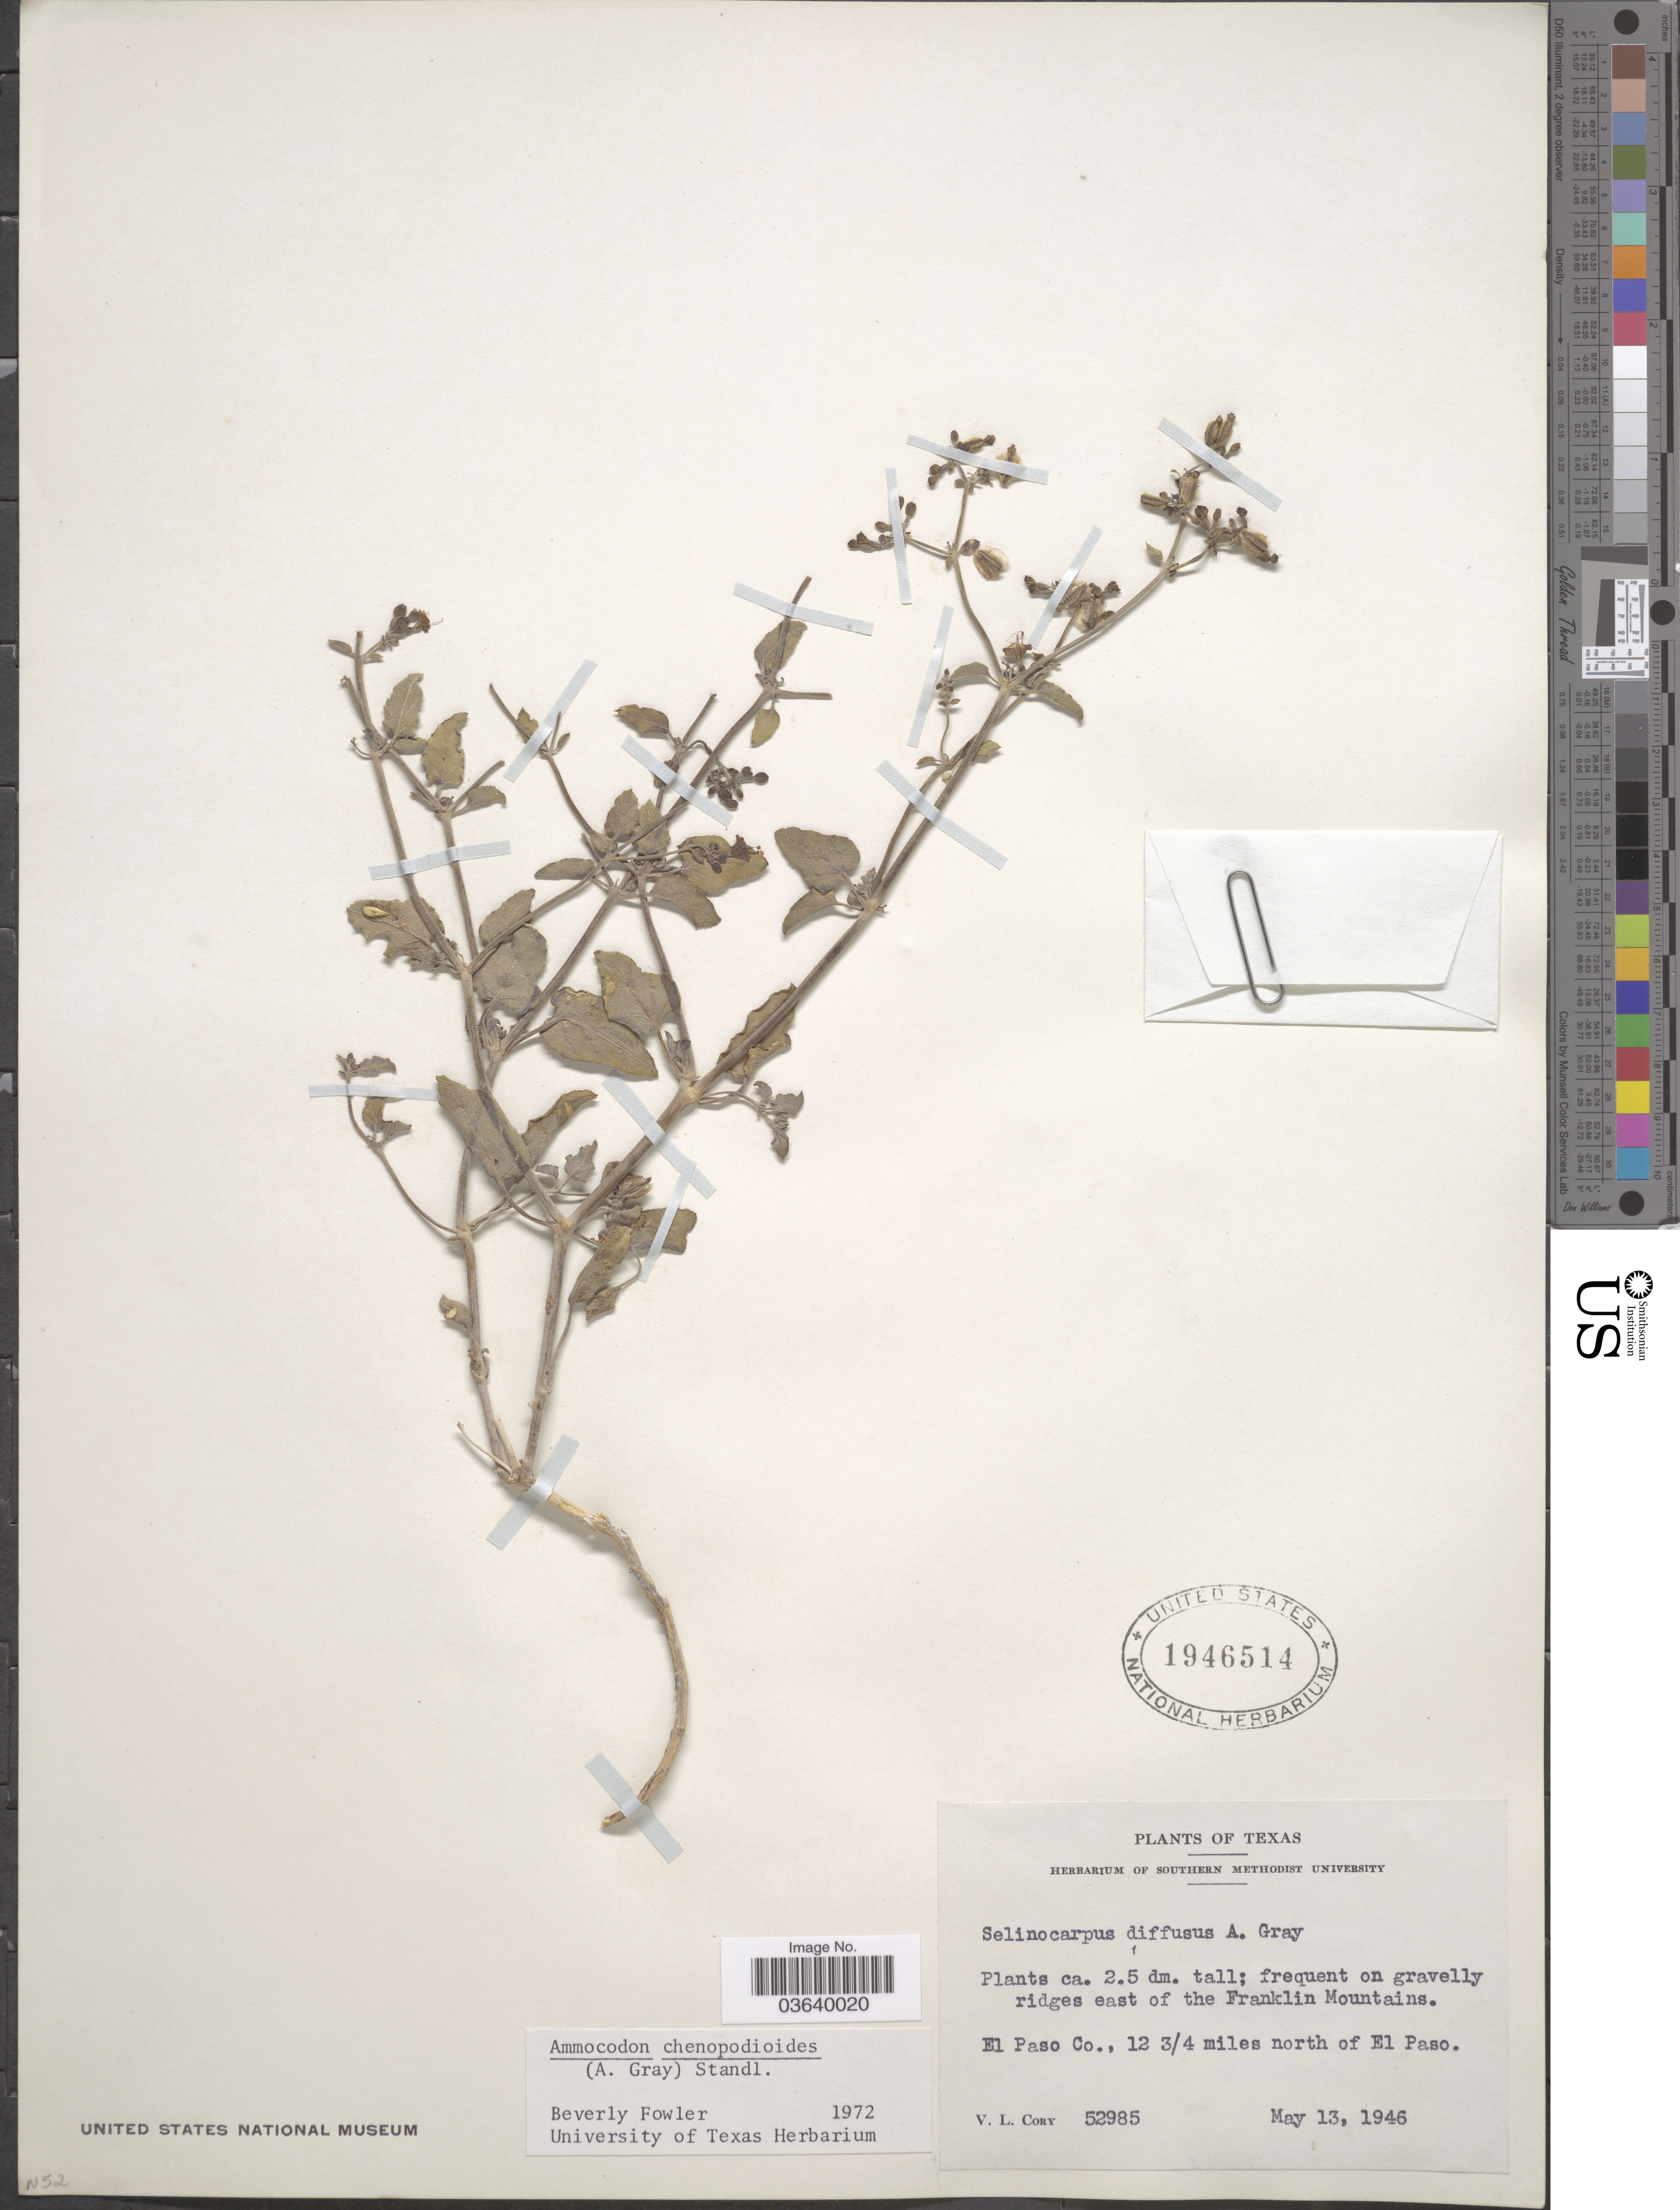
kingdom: Plantae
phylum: Tracheophyta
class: Magnoliopsida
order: Caryophyllales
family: Nyctaginaceae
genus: Acleisanthes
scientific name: Acleisanthes chenopodioides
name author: (A. Gray) R.A. Levin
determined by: Strong, Mark T., (BOT), Smithsonian Institution - National Museum of Natural History (UNITED STATES)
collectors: V. Cory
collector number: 52985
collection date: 1946-05-13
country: United States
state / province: Texas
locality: Gravelly ridges east of the Franklin Mountains. El Paso Co., 12 ¾ miles north of El Paso.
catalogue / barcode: US 1946514